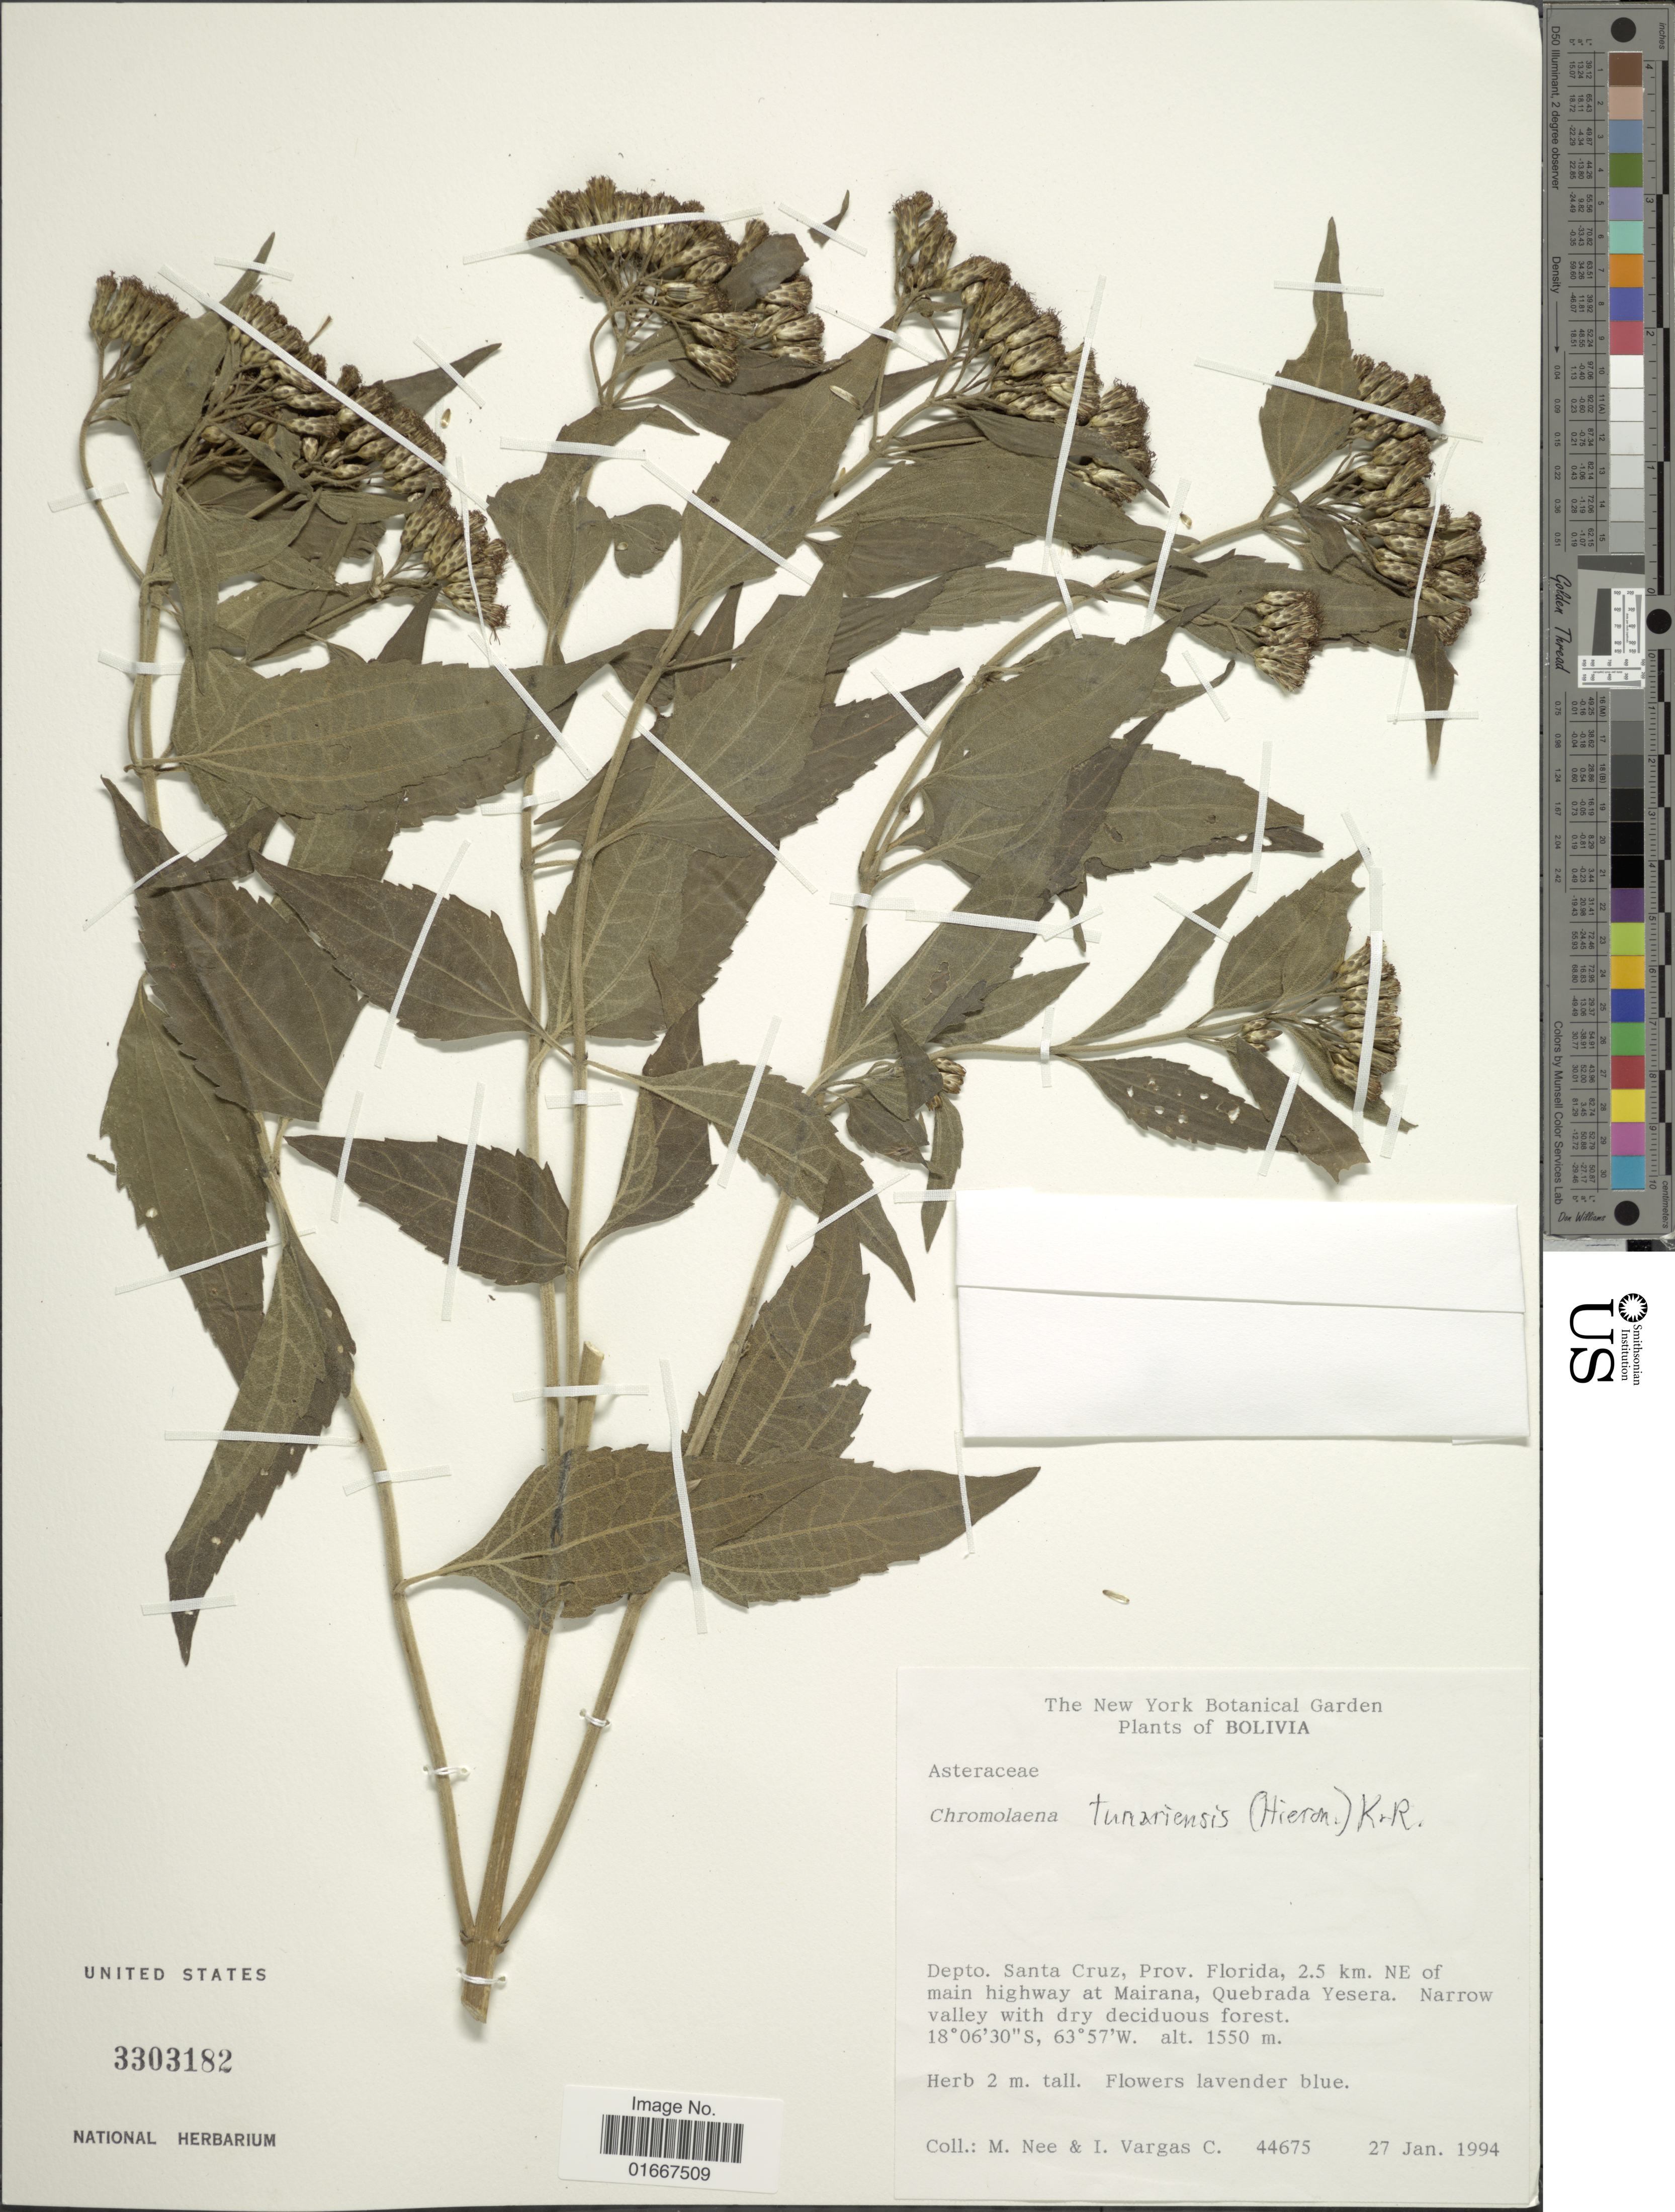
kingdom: Plantae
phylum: Tracheophyta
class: Magnoliopsida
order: Asterales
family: Asteraceae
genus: Chromolaena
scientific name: Chromolaena tunariensis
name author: (Hieron.) R.M. King & H. Rob.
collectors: M. Nee & I. Vargas C.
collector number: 44675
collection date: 1994-01-27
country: Bolivia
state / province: Santa Cruz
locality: Prov. Florida, 2.5 km NE of main highway at Mairana, Quebrada Yesera. Narrow valley with dry deciduous forest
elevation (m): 1550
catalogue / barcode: US 3303182